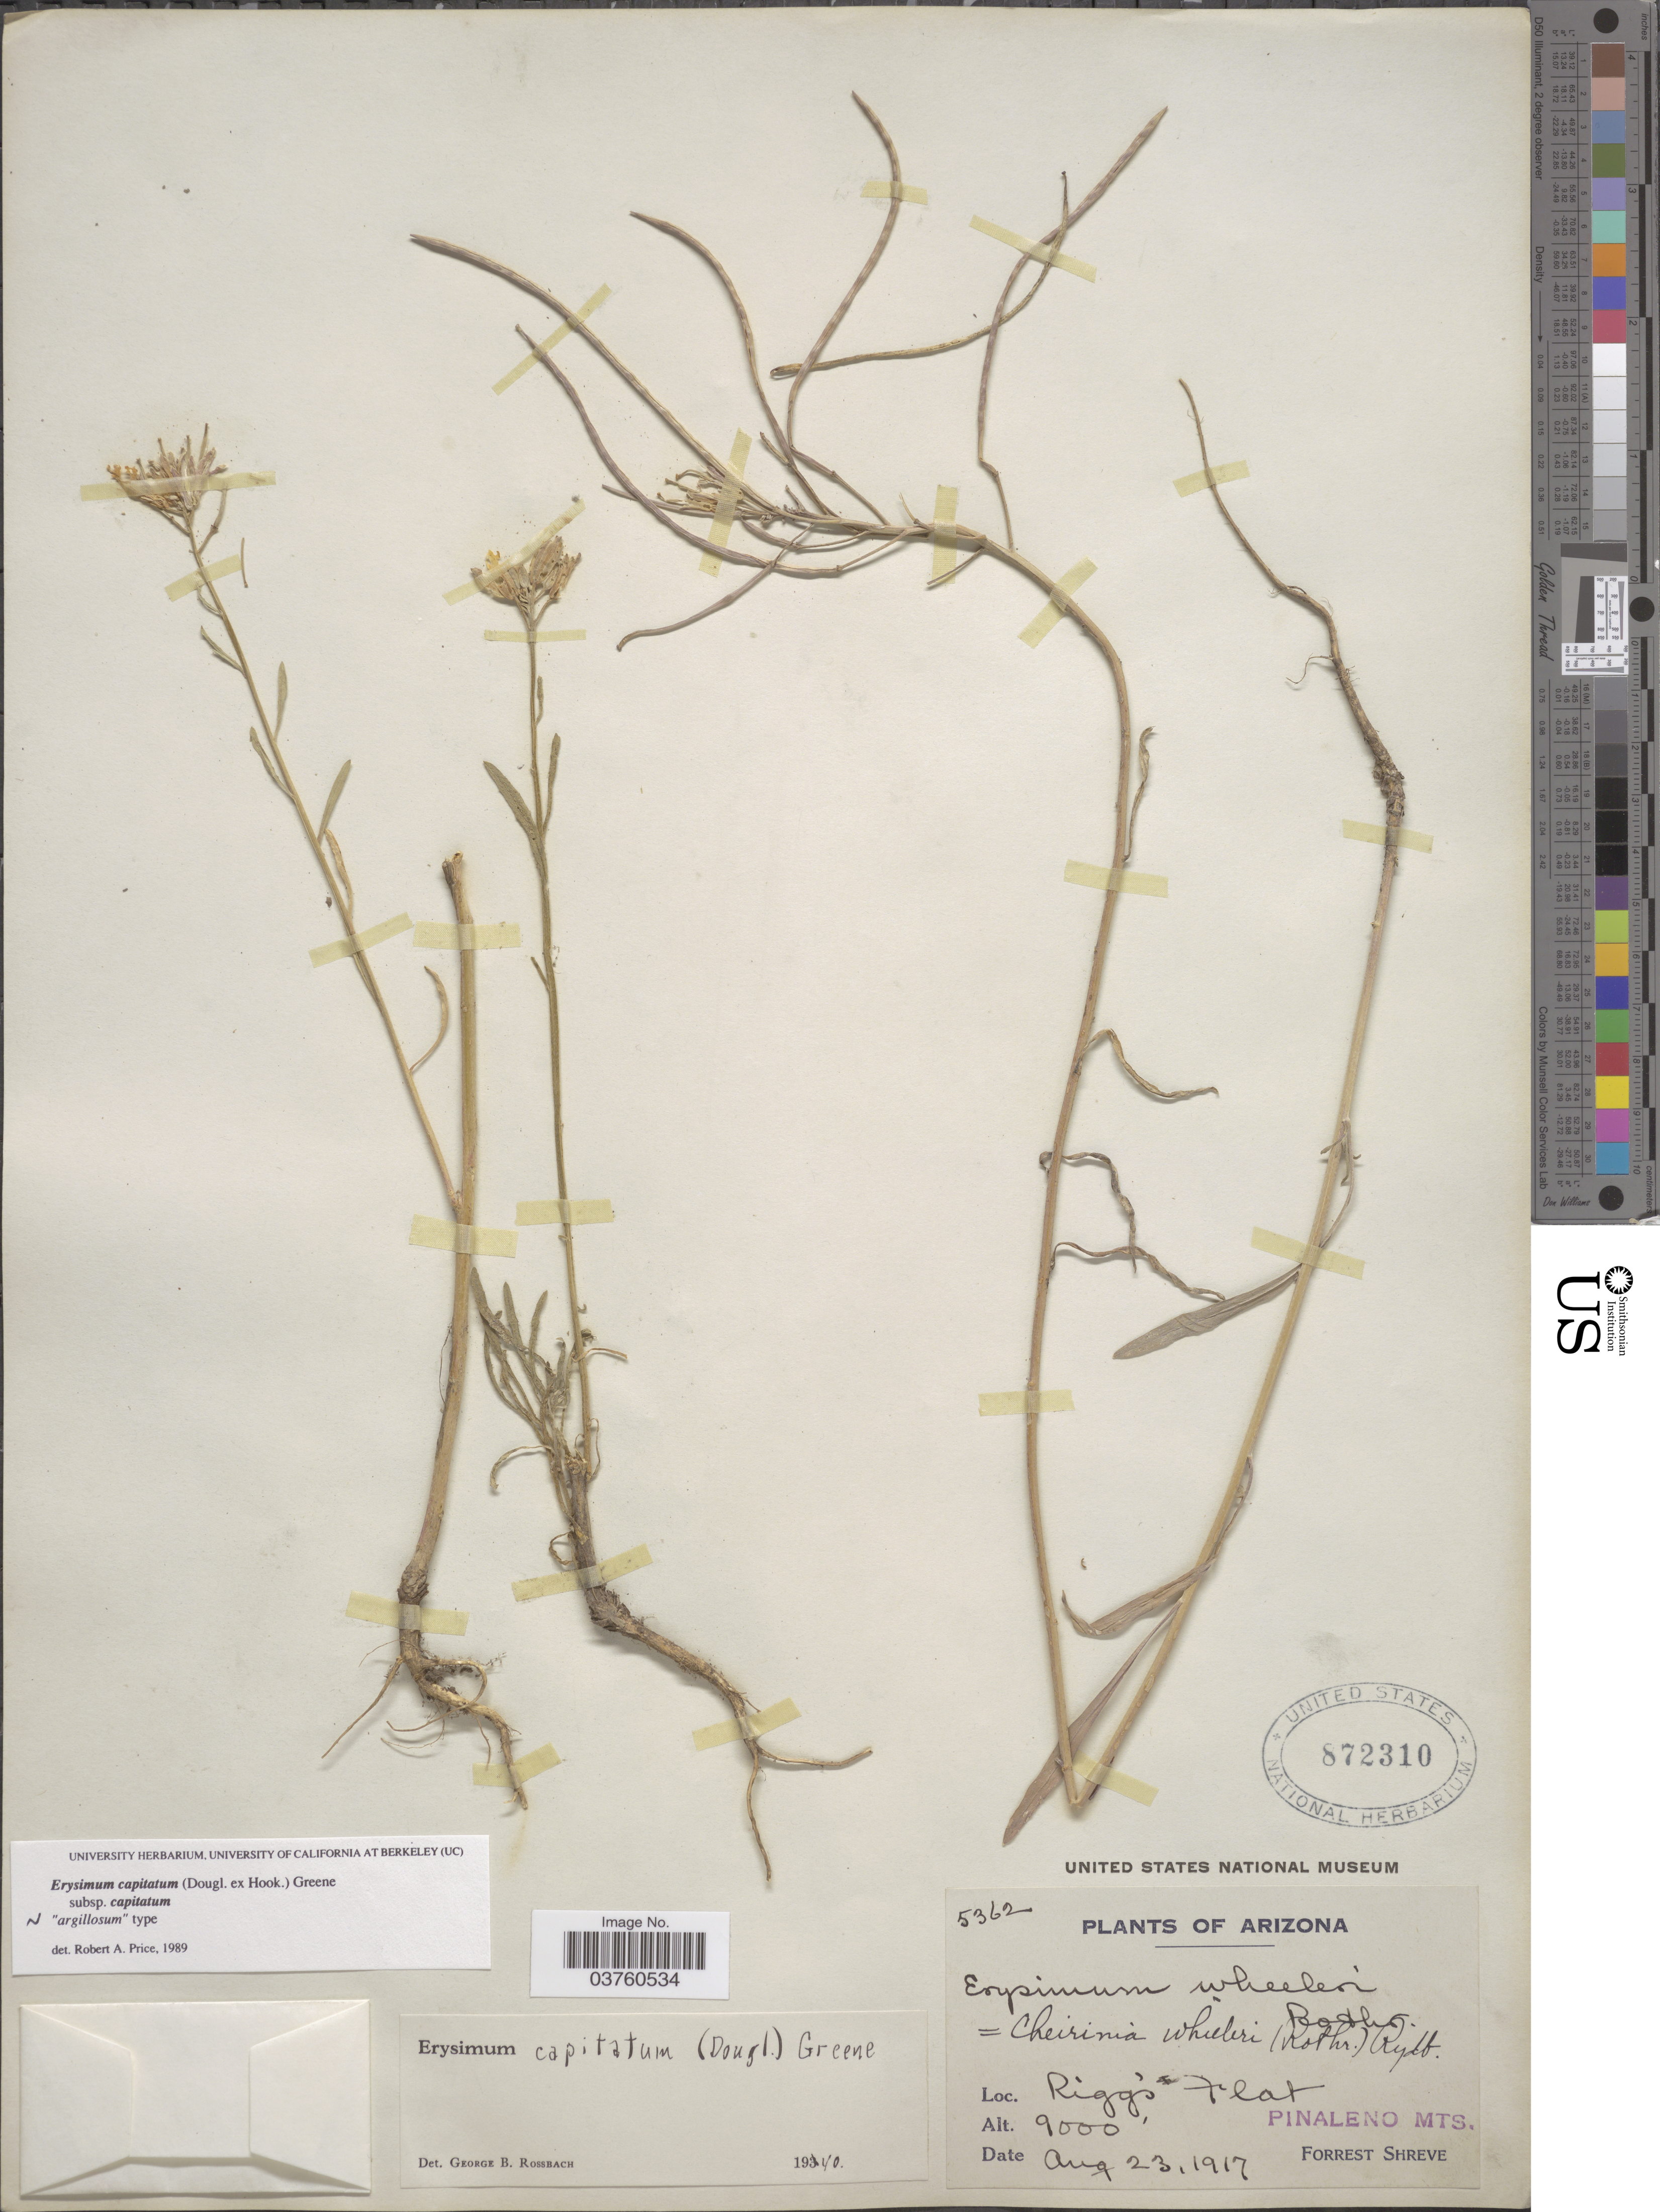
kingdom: Plantae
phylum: Tracheophyta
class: Magnoliopsida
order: Brassicales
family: Brassicaceae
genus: Erysimum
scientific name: Erysimum capitatum subsp. capitatum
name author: (Douglas ex Hook.) Greene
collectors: F. Shreve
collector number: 5362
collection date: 1917-08-23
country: United States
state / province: Arizona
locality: Rigg's Flat. Pinaleno Mts.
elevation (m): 2743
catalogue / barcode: US 872310